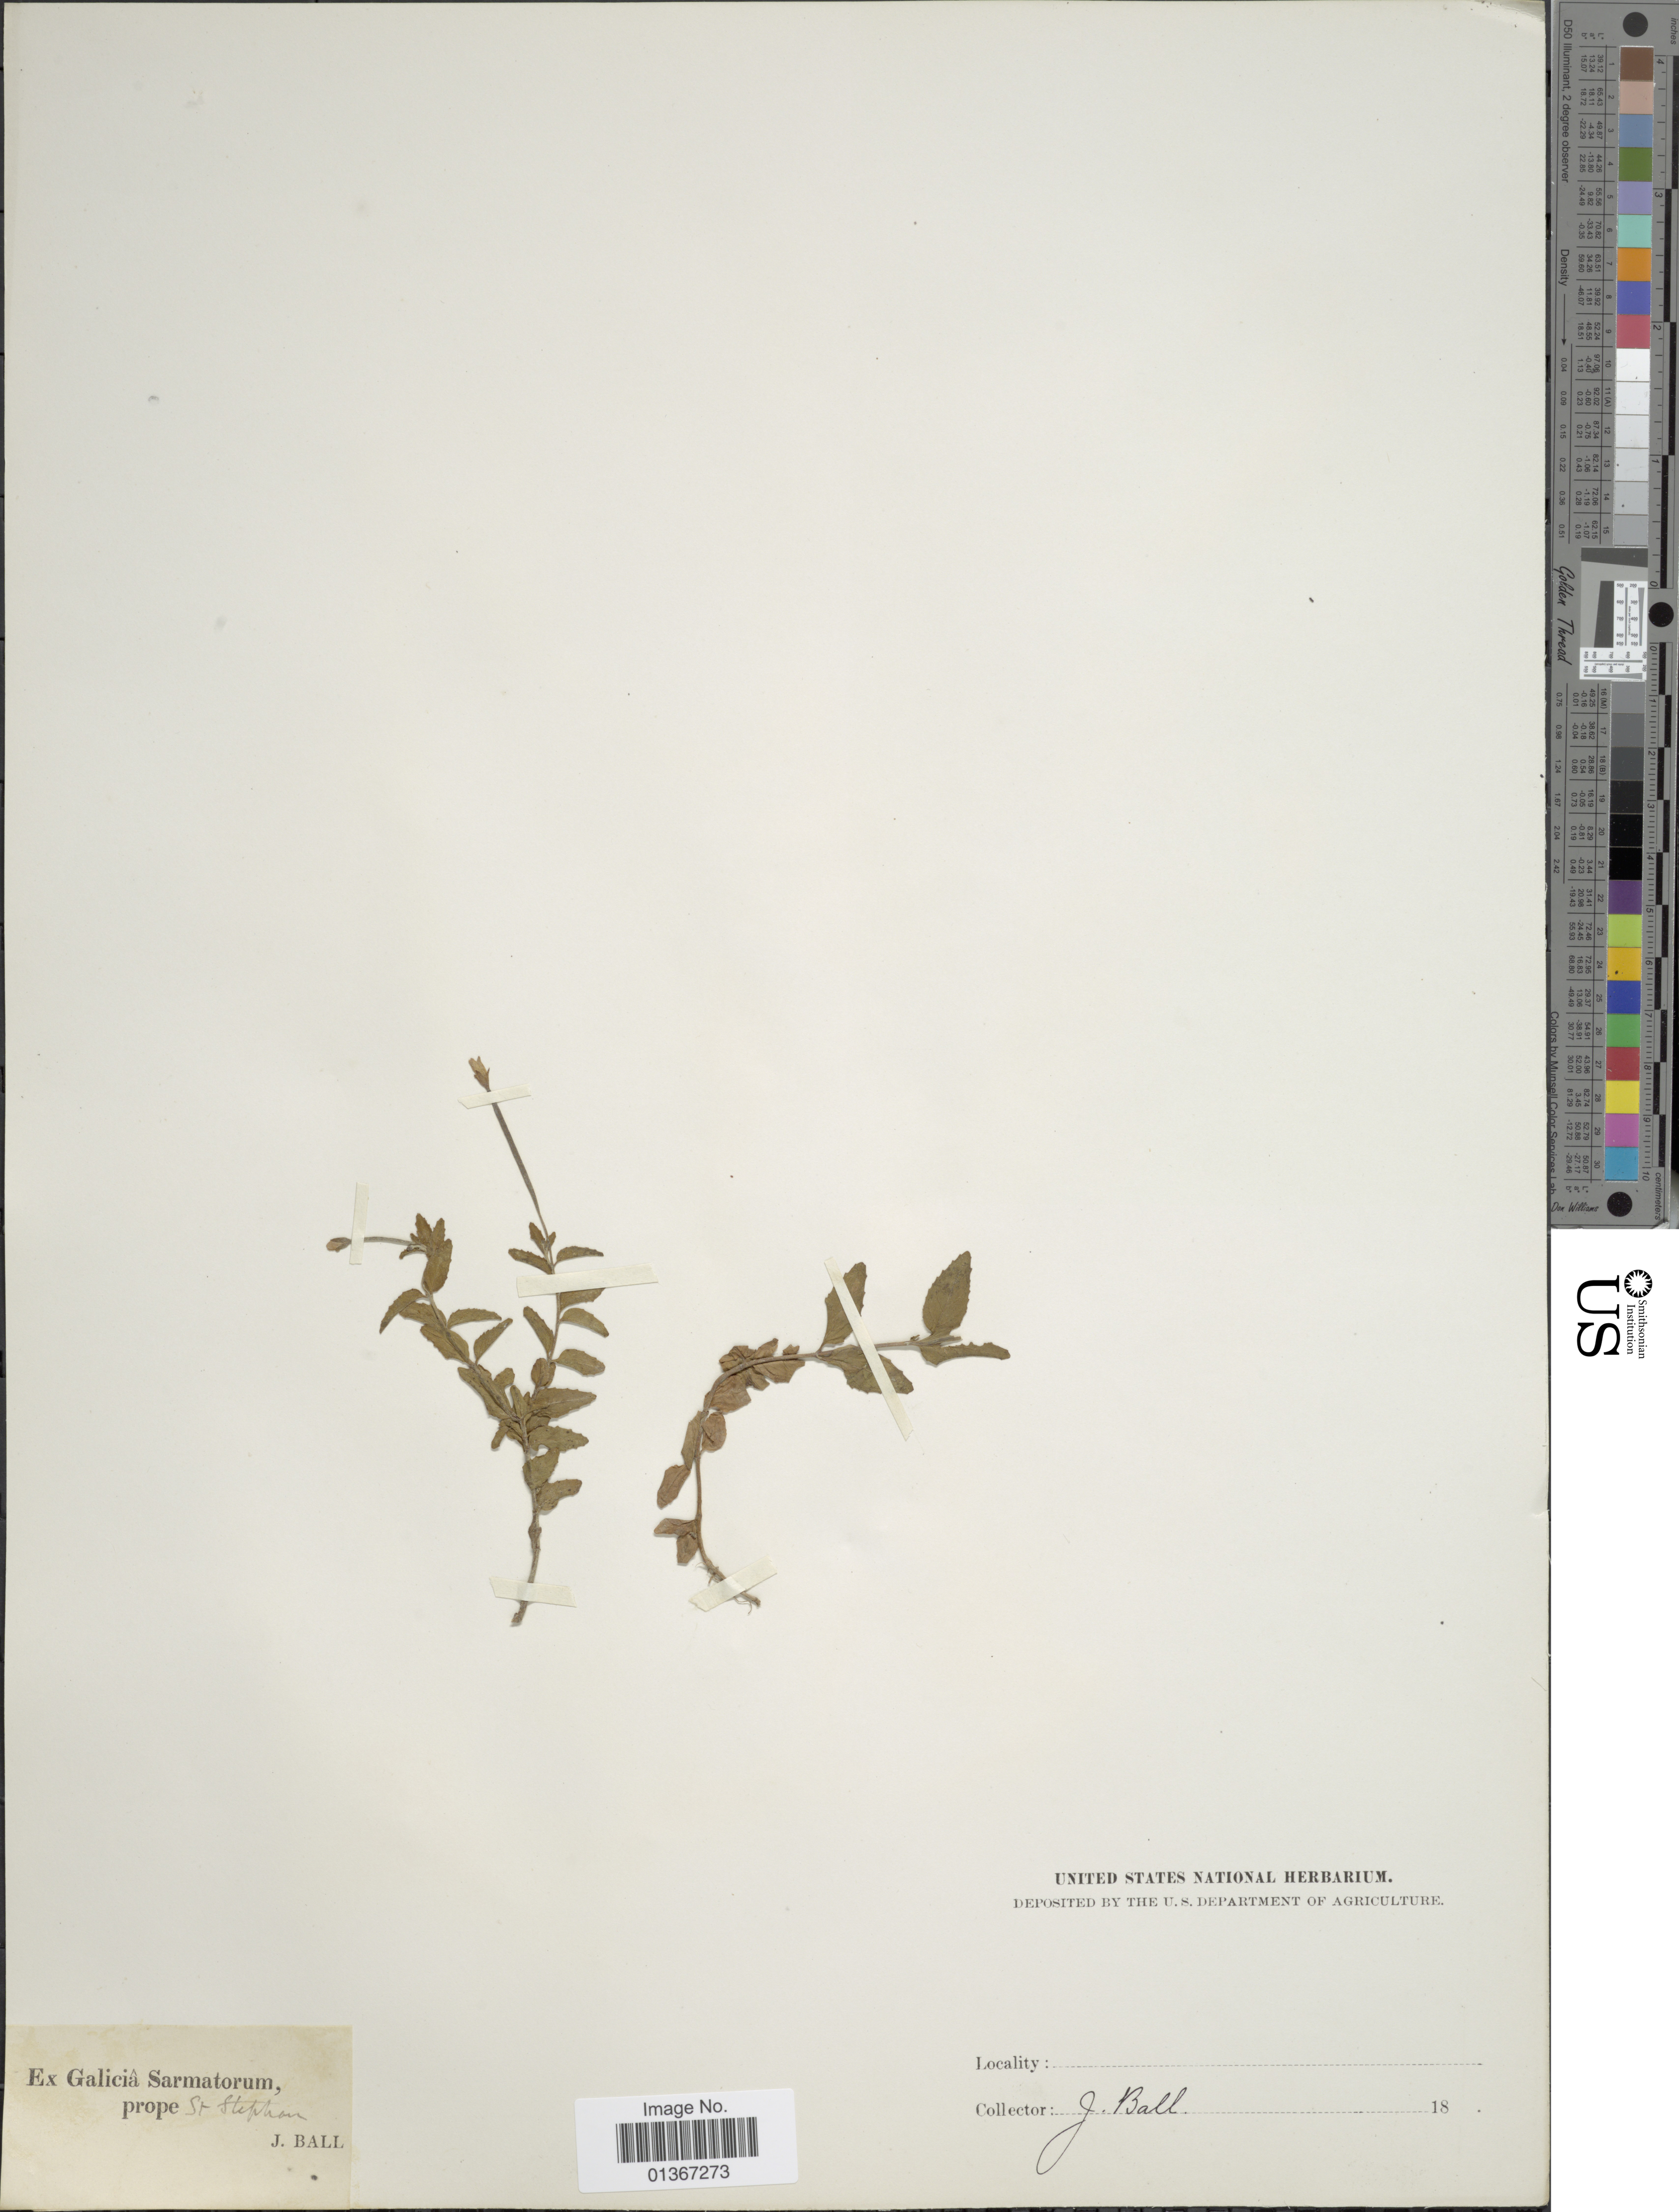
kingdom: Plantae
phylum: Tracheophyta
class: Magnoliopsida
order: Myrtales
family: Onagraceae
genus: Epilobium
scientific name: Epilobium sp.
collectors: J. Ball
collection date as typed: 18_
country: Spain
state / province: Galicia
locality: Ex Galiciâ Sarmatorum, prope St Stephan